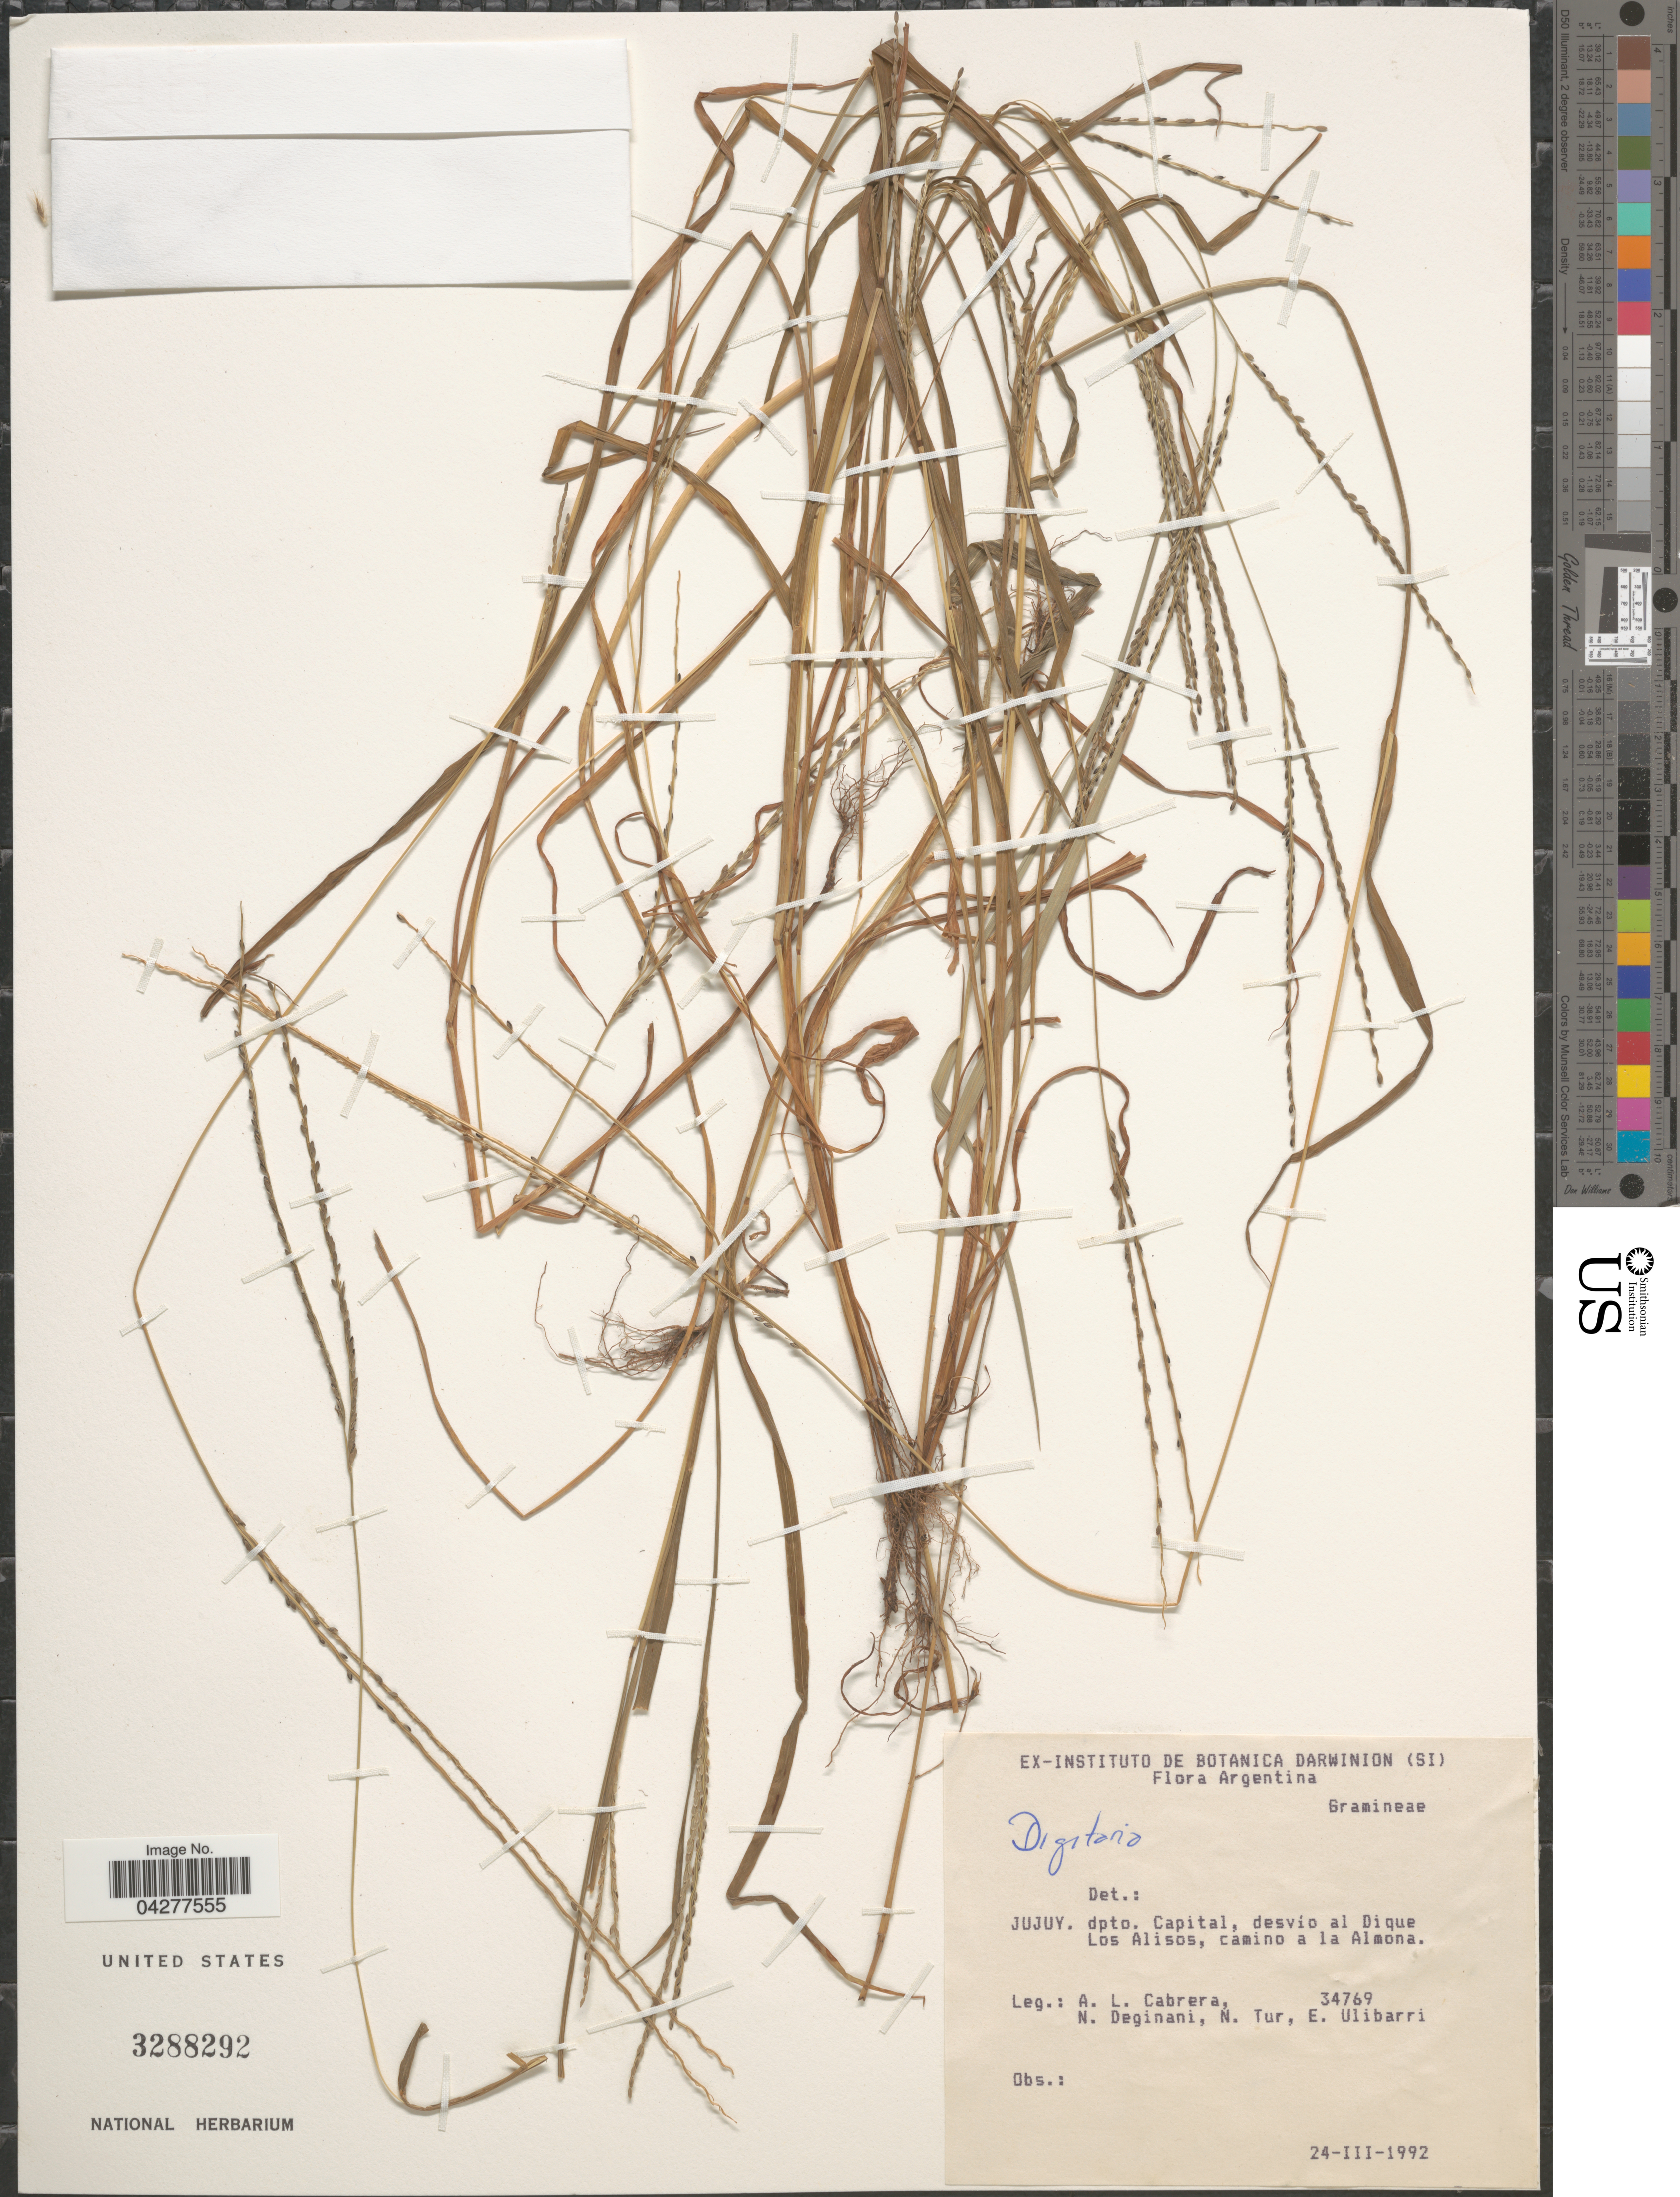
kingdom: Plantae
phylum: Tracheophyta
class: Liliopsida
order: Poales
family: Poaceae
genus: Digitaria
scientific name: Digitaria sp.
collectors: A. L. Cabrera, N. Deginani, N. Tur & E. Ulibarri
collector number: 34769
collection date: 1992-03-24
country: Argentina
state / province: Jujuy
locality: Dpto. Capital, desvío al Dique Los Alisos, camino a la Almona.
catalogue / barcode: US 3288292